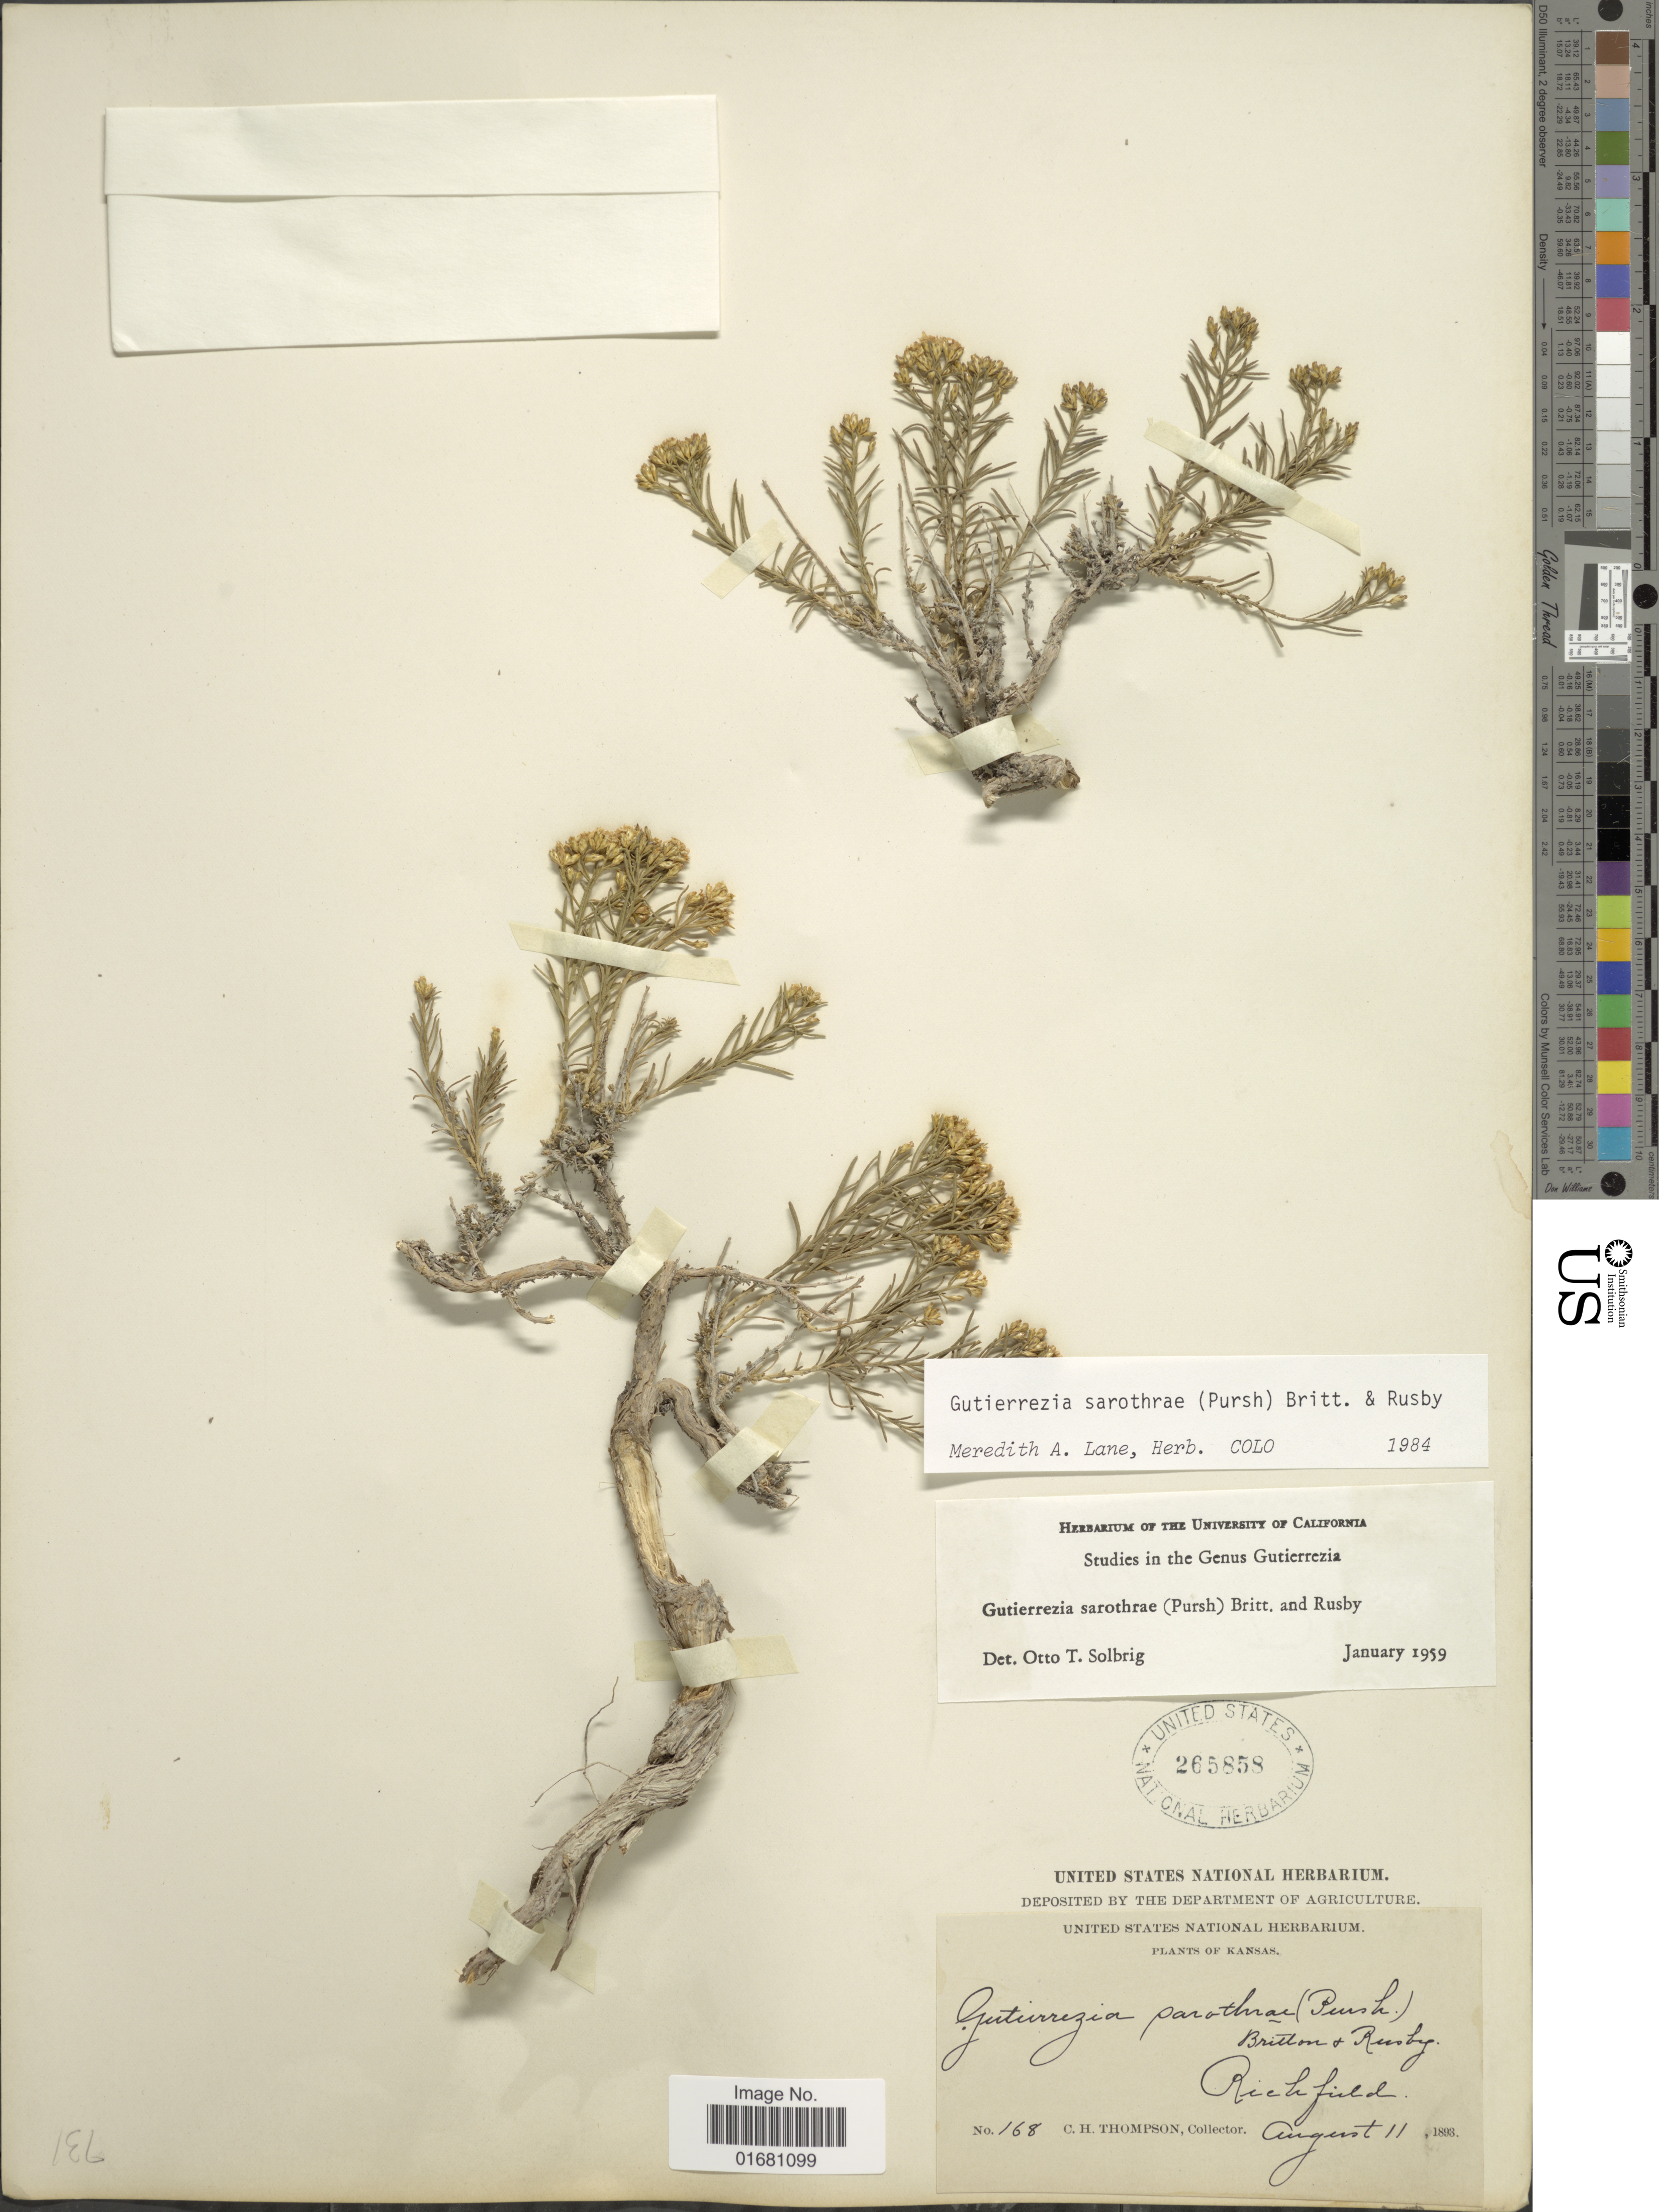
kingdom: Plantae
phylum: Tracheophyta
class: Magnoliopsida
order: Asterales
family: Asteraceae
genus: Gutierrezia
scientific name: Gutierrezia sarothrae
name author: (Pursh) Britton & Rusby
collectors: C. H. Thompson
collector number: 168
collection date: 1893-08-11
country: United States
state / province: Kansas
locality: Britlon of Rusby, Rickfield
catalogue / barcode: US 265858